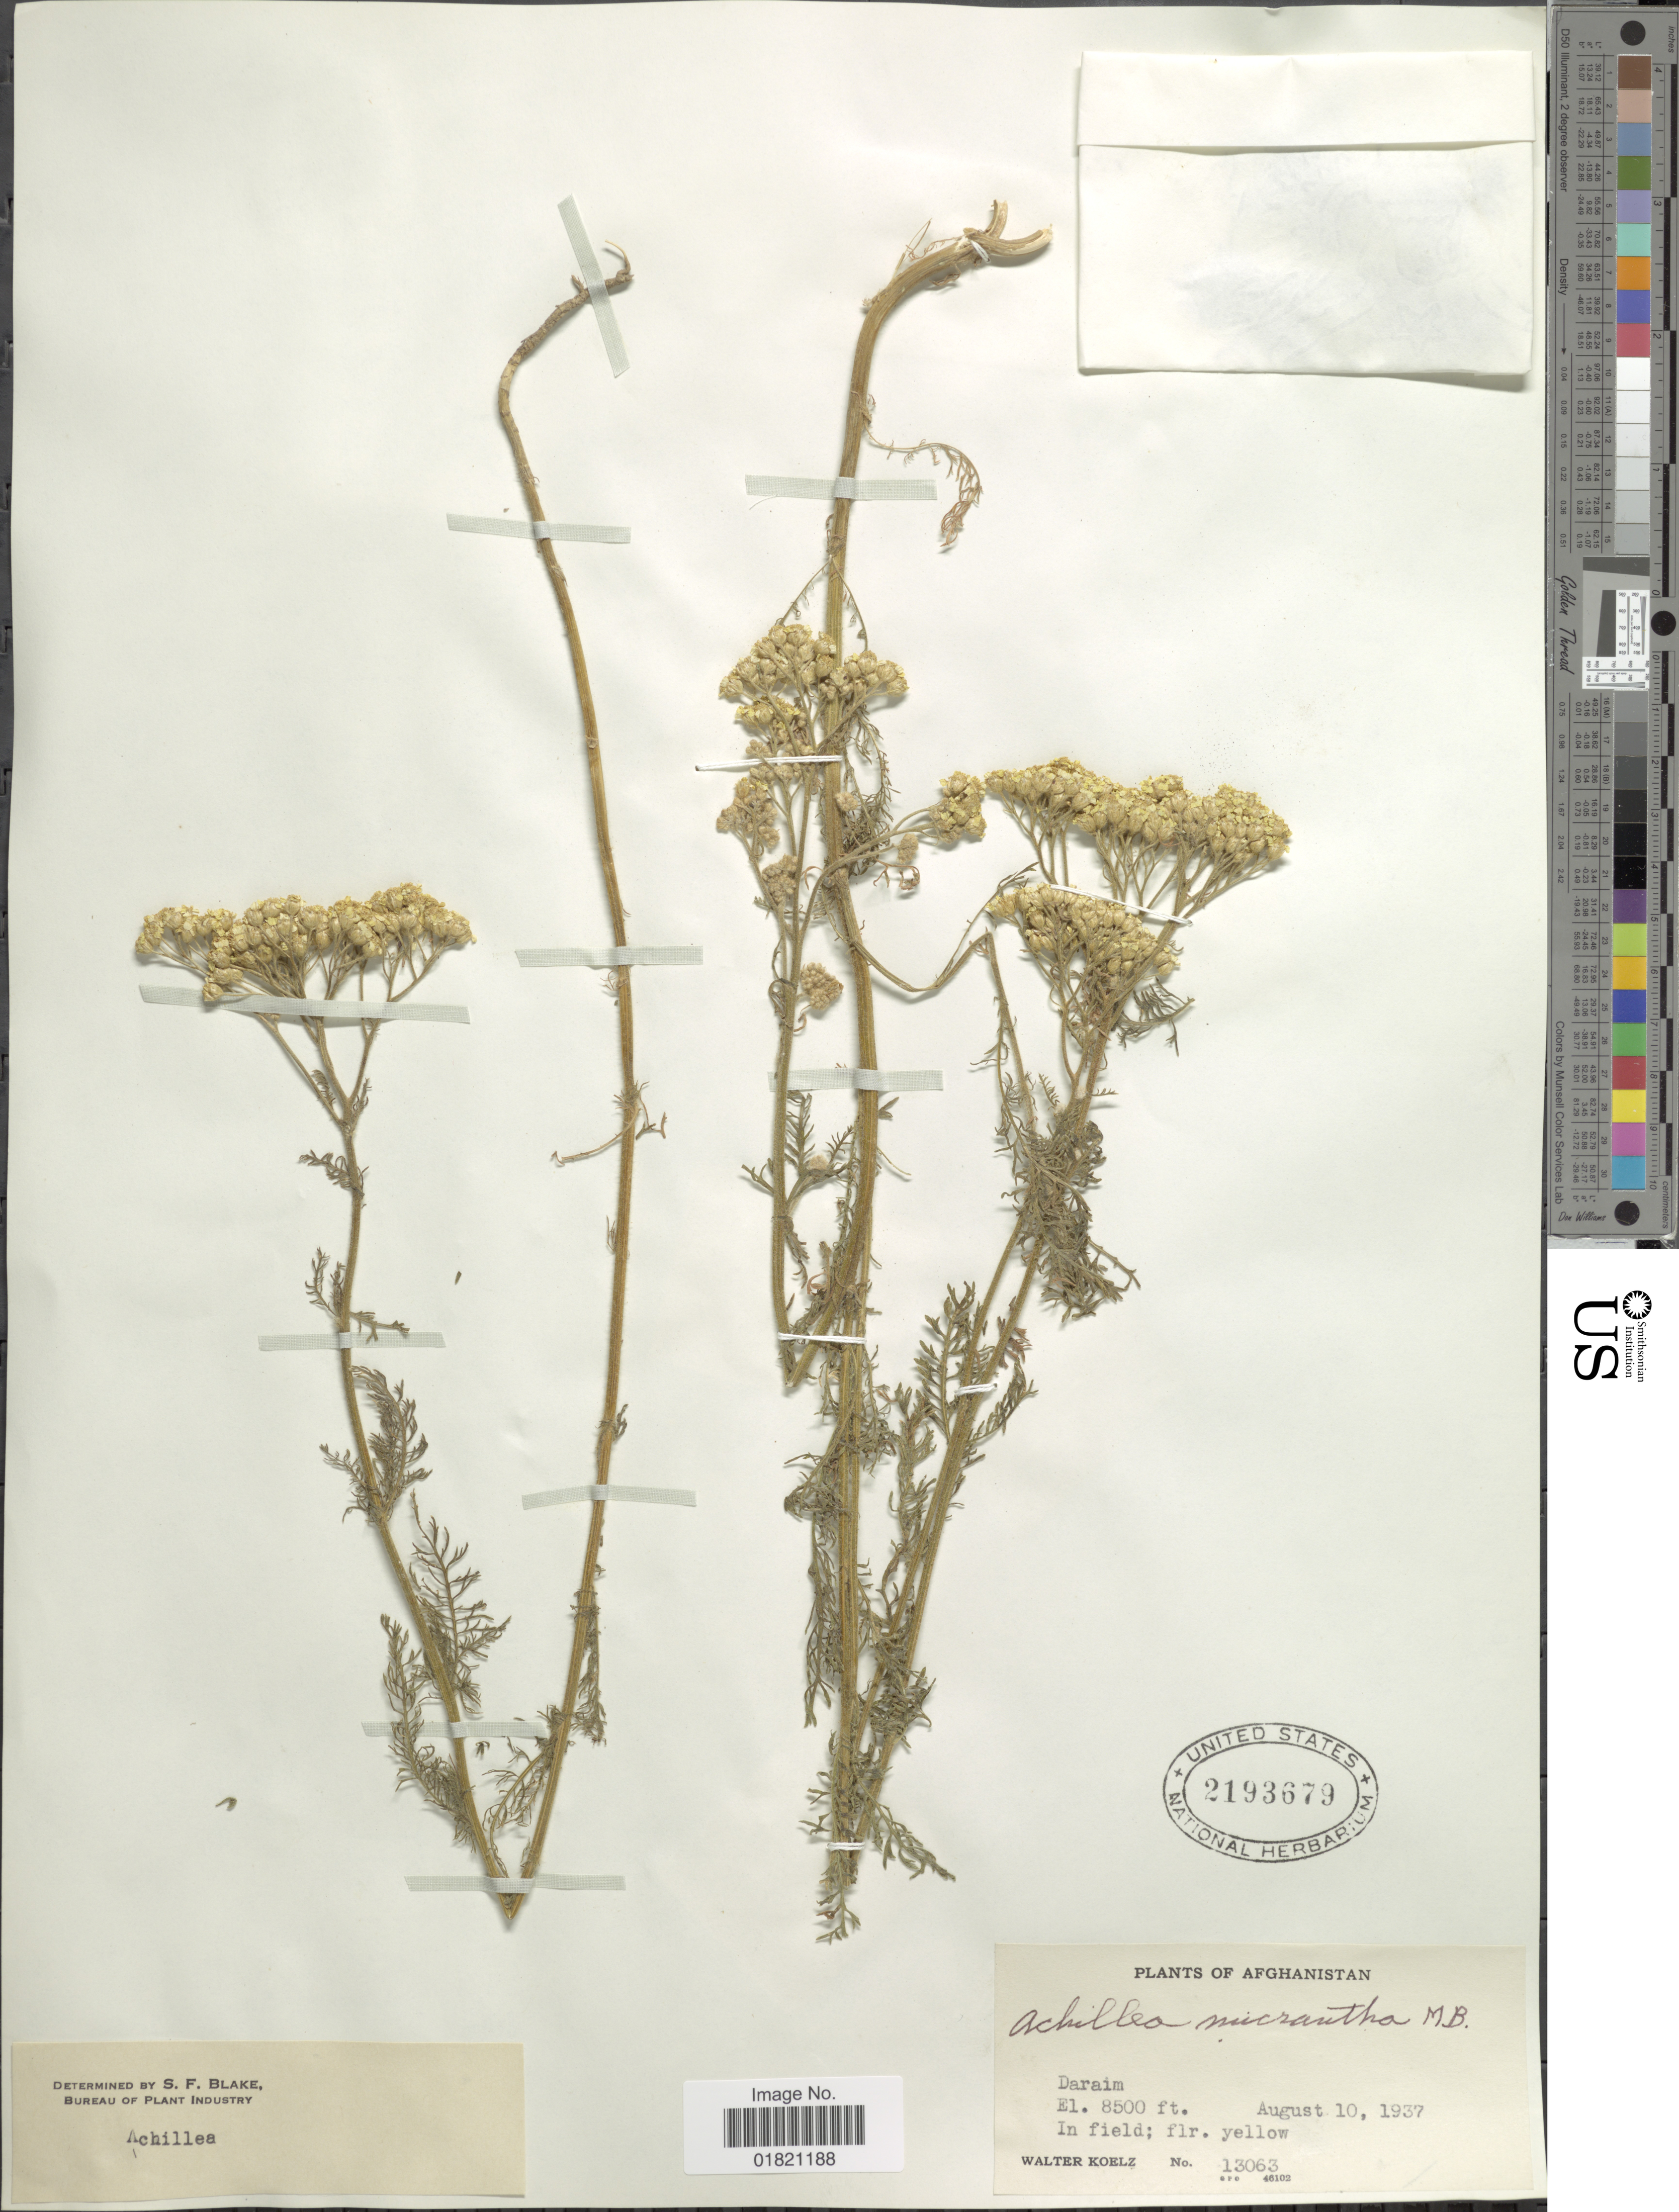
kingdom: Plantae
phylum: Tracheophyta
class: Magnoliopsida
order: Asterales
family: Asteraceae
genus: Achillea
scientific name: Achillea micrantha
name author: M. Bieb.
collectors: W. N. Koelz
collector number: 13063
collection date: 1937-08-10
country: Afghanistan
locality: Daraim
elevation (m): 2591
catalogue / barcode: US 2193679